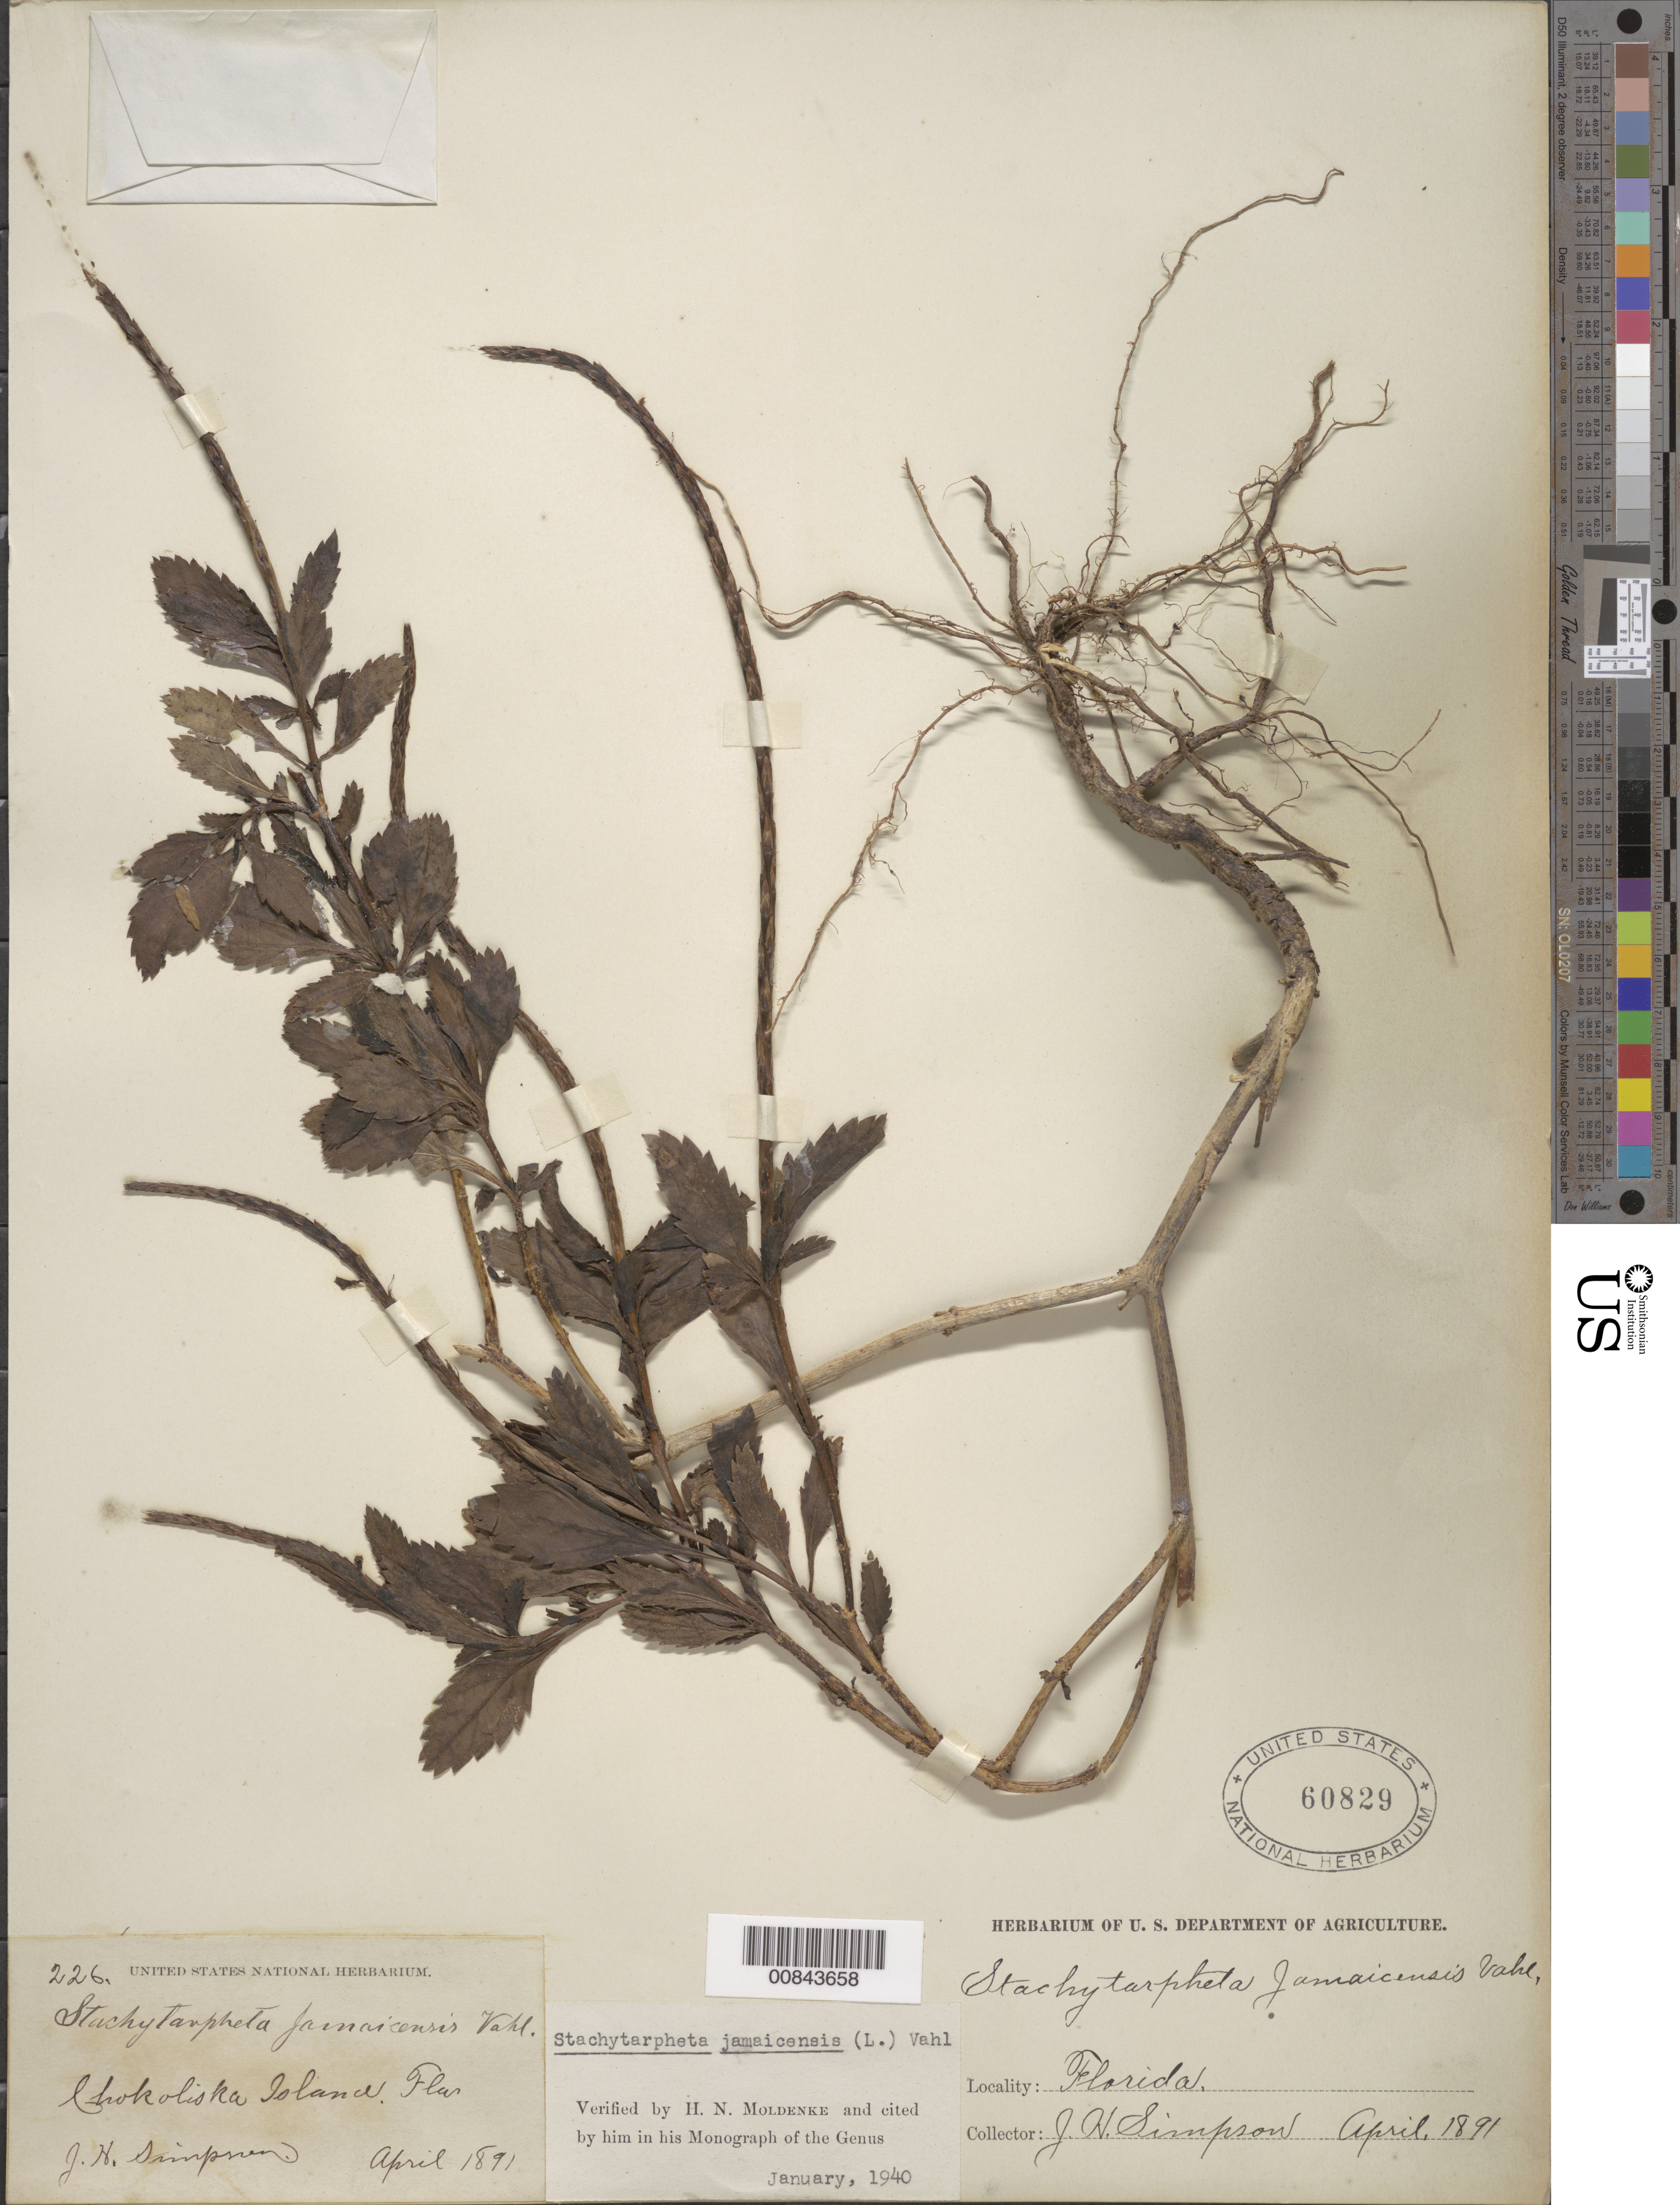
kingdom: Plantae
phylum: Tracheophyta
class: Magnoliopsida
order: Lamiales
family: Verbenaceae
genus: Stachytarpheta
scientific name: Stachytarpheta jamaicensis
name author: (L.) Vahl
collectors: J. H. Simpson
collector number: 226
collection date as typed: Apr 1891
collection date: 1891-04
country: United States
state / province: Florida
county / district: Collier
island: Chokoloskee Island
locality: Chokoliska Island. [Chokoliska Island is probably Chokoloskee Island.]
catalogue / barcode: US 60829